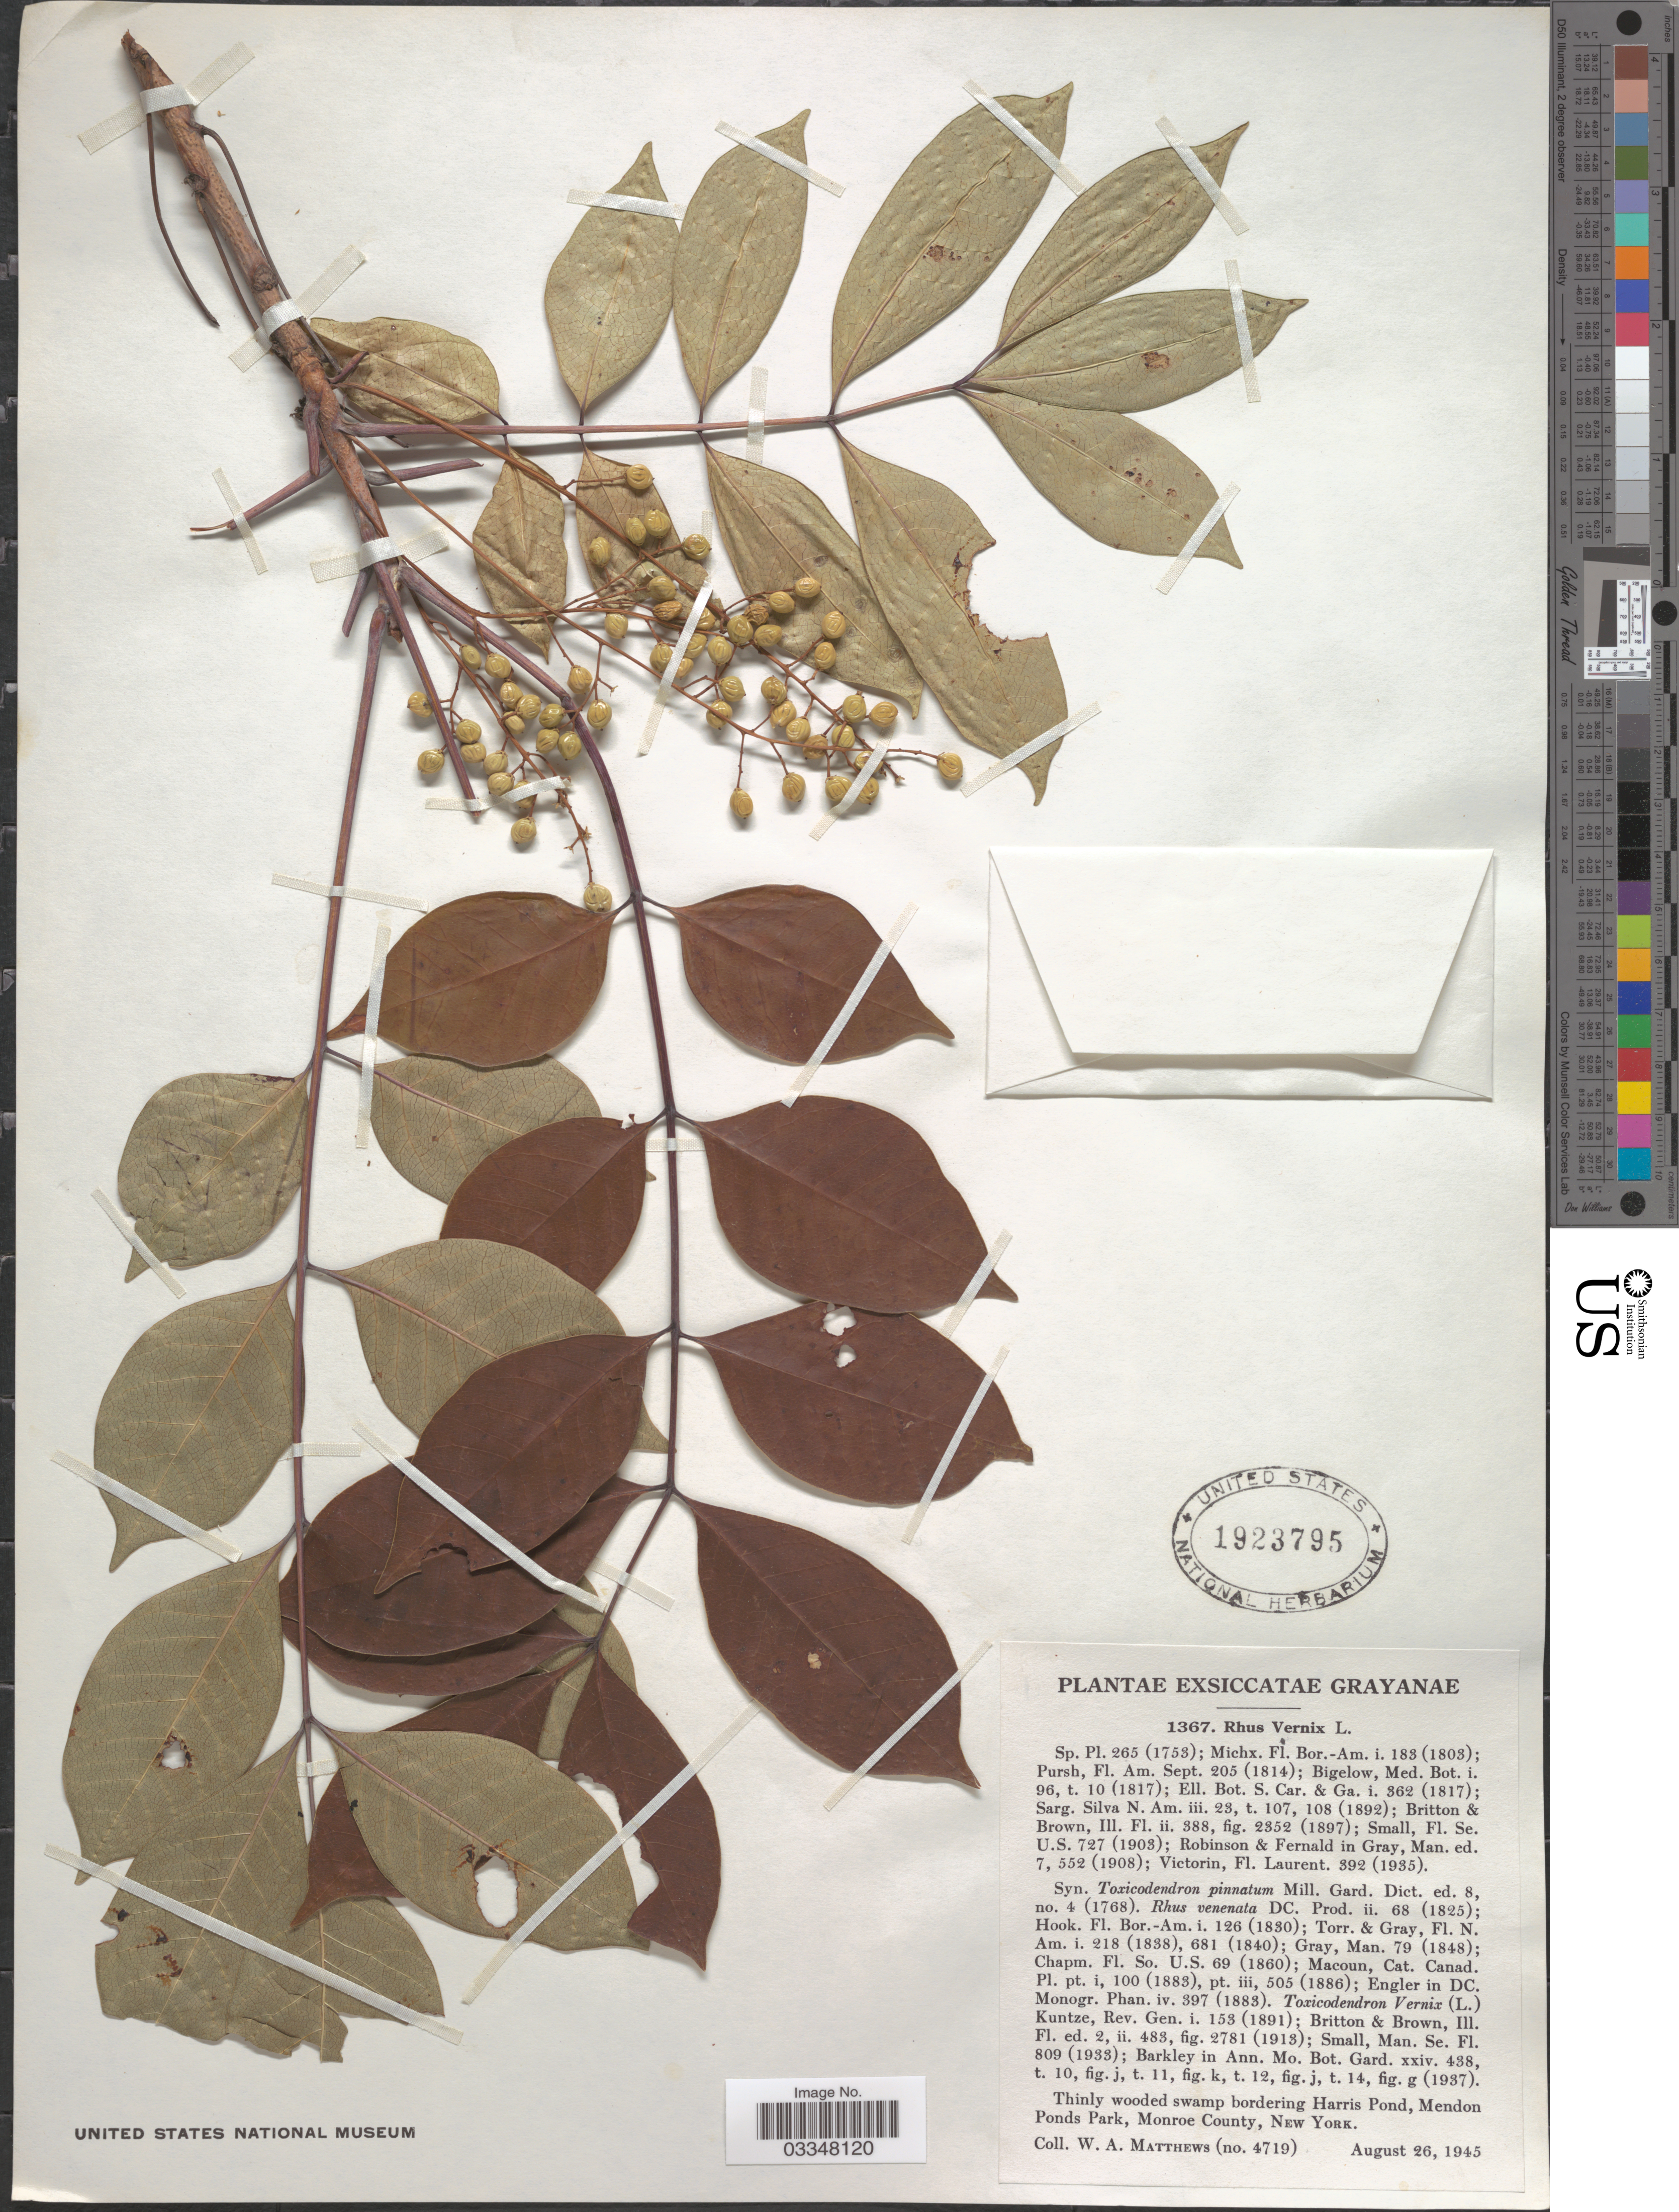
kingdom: Plantae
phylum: Tracheophyta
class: Magnoliopsida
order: Sapindales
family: Anacardiaceae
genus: Toxicodendron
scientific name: Toxicodendron vernix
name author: (L.) Kuntze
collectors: W. Matthews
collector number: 4719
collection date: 1945-08-26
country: United States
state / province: New York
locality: Grayanae. Thinly wooded swamp bordering Harris Pond, Mendon Ponds Park, Monroe County.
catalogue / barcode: US 1923795